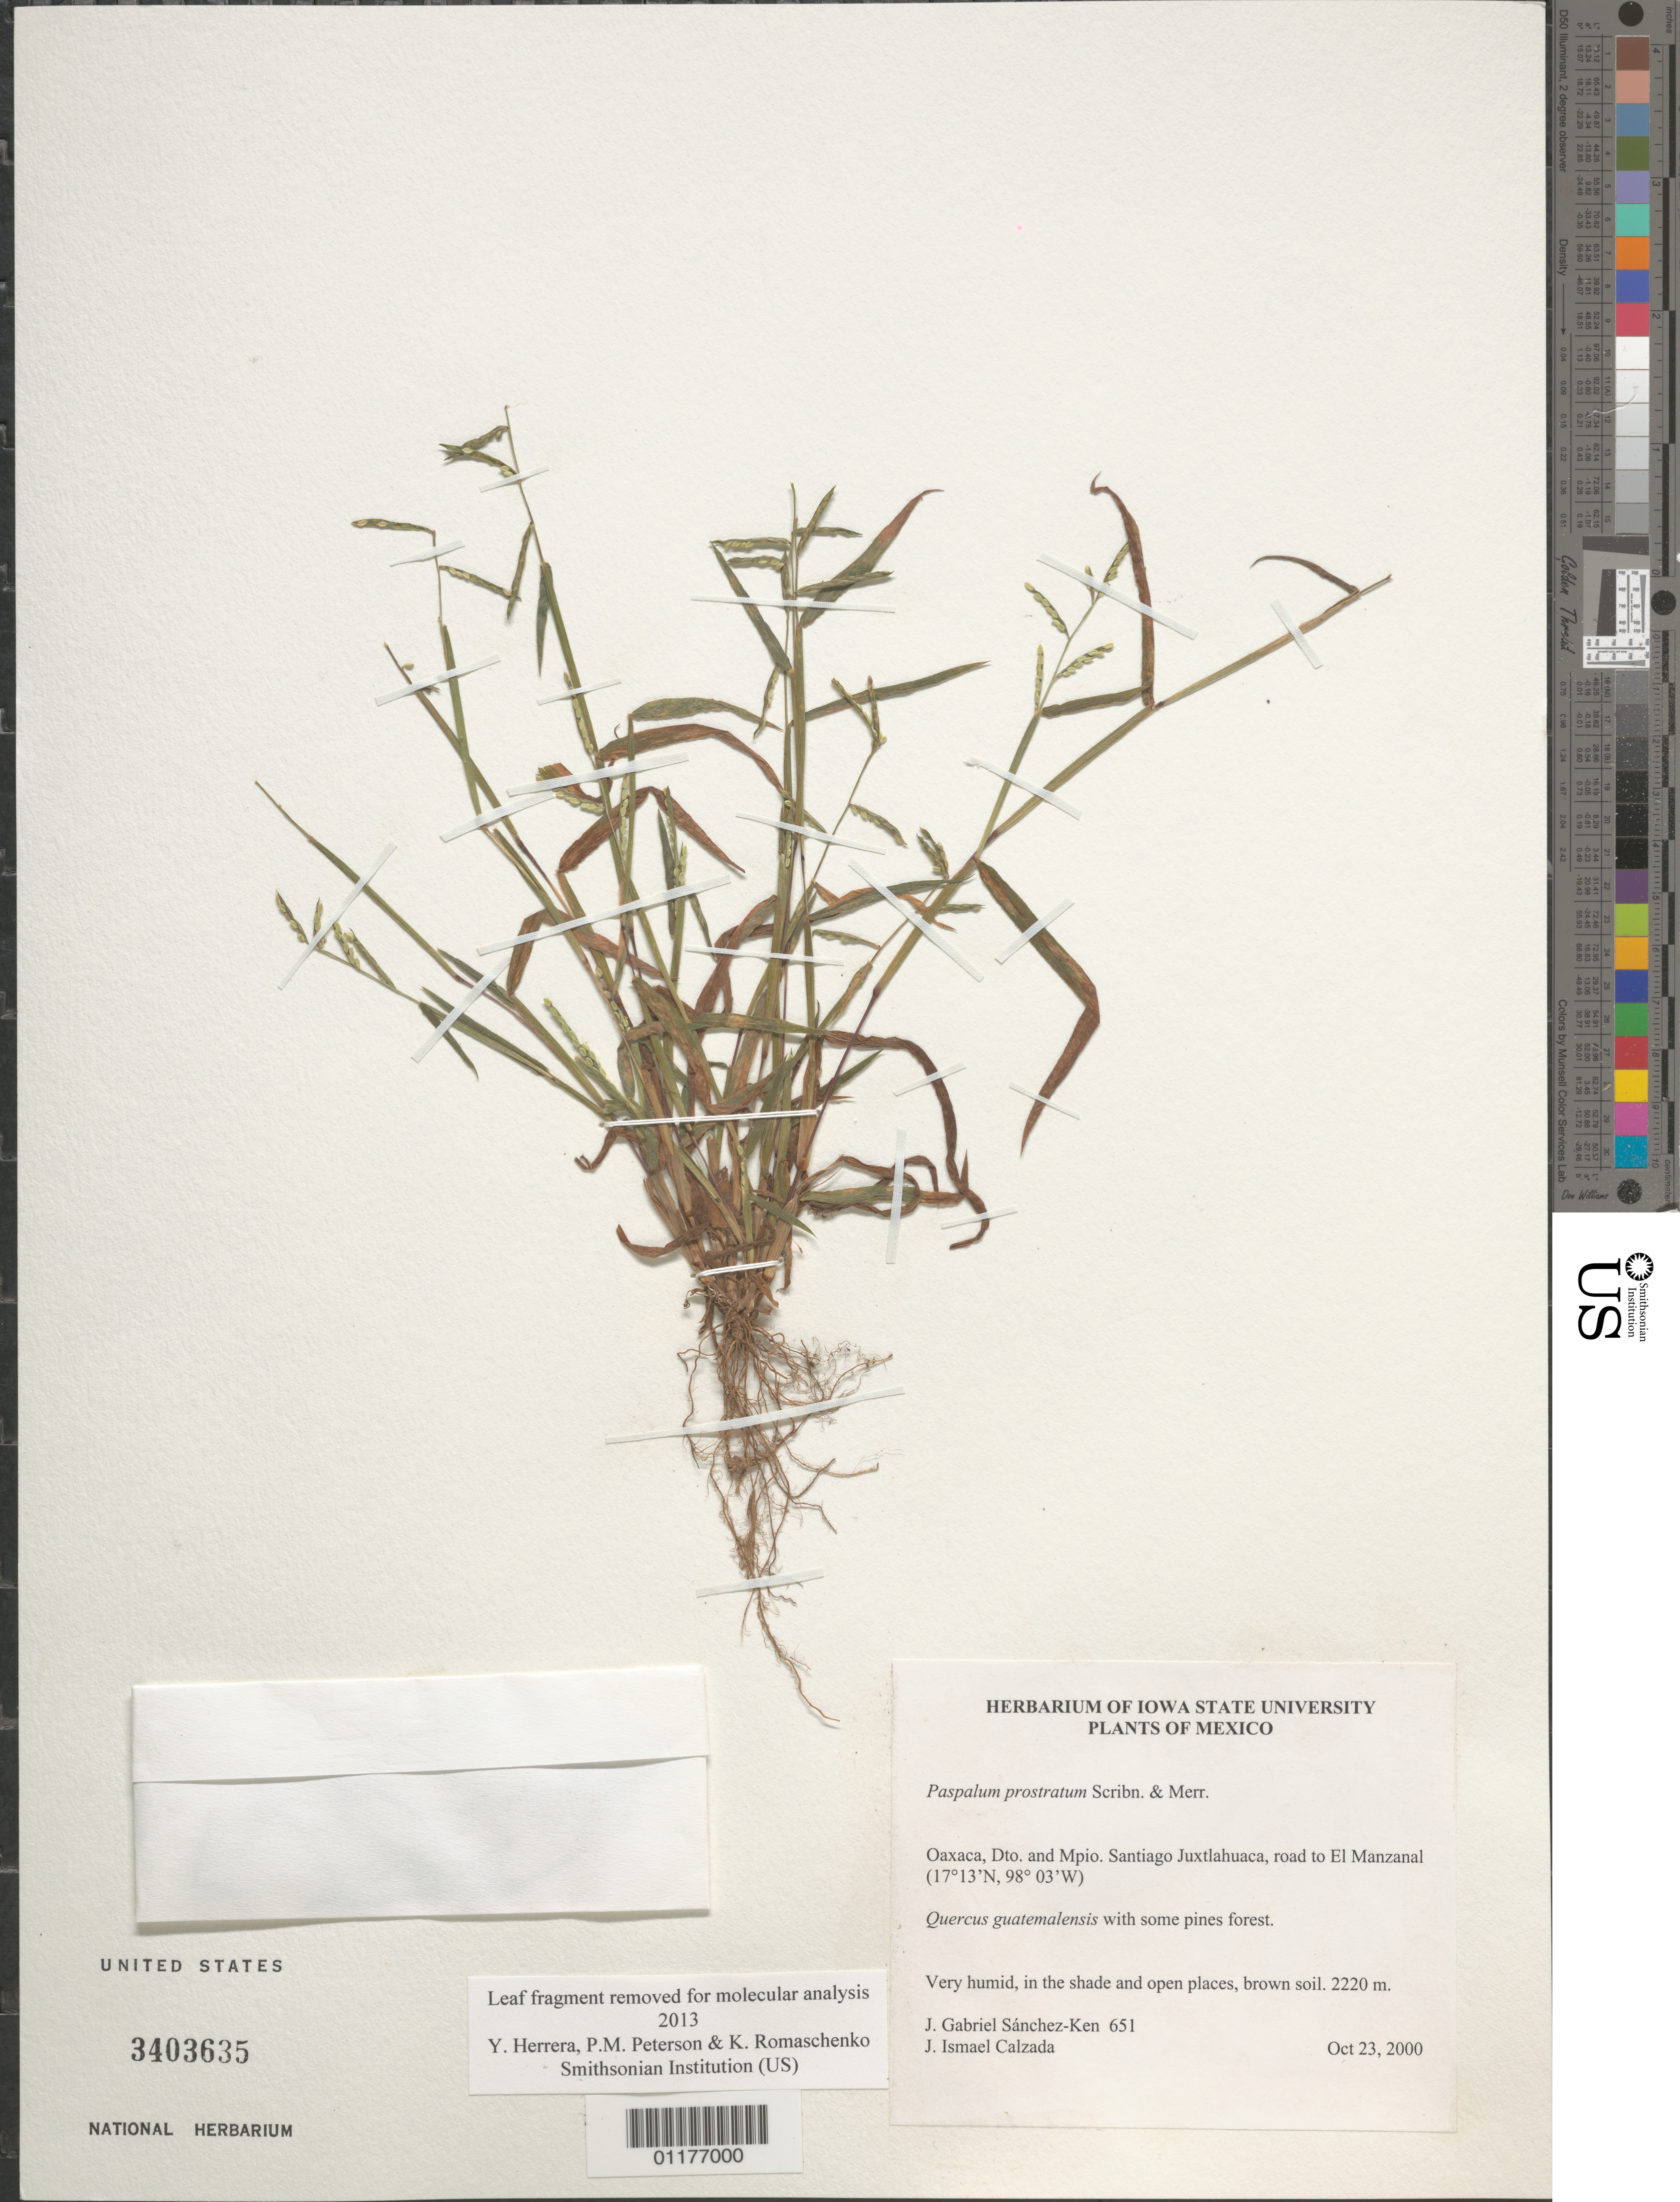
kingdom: Plantae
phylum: Tracheophyta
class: Liliopsida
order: Poales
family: Poaceae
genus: Paspalum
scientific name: Paspalum prostratum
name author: Nash in Britton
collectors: J. G. Sánchez-Ken & J. I. Calzada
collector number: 651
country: Mexico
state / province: Oaxaca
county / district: Santiago Juxtlahuaca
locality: Road to El Manzanal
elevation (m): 2220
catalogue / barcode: US 3403635